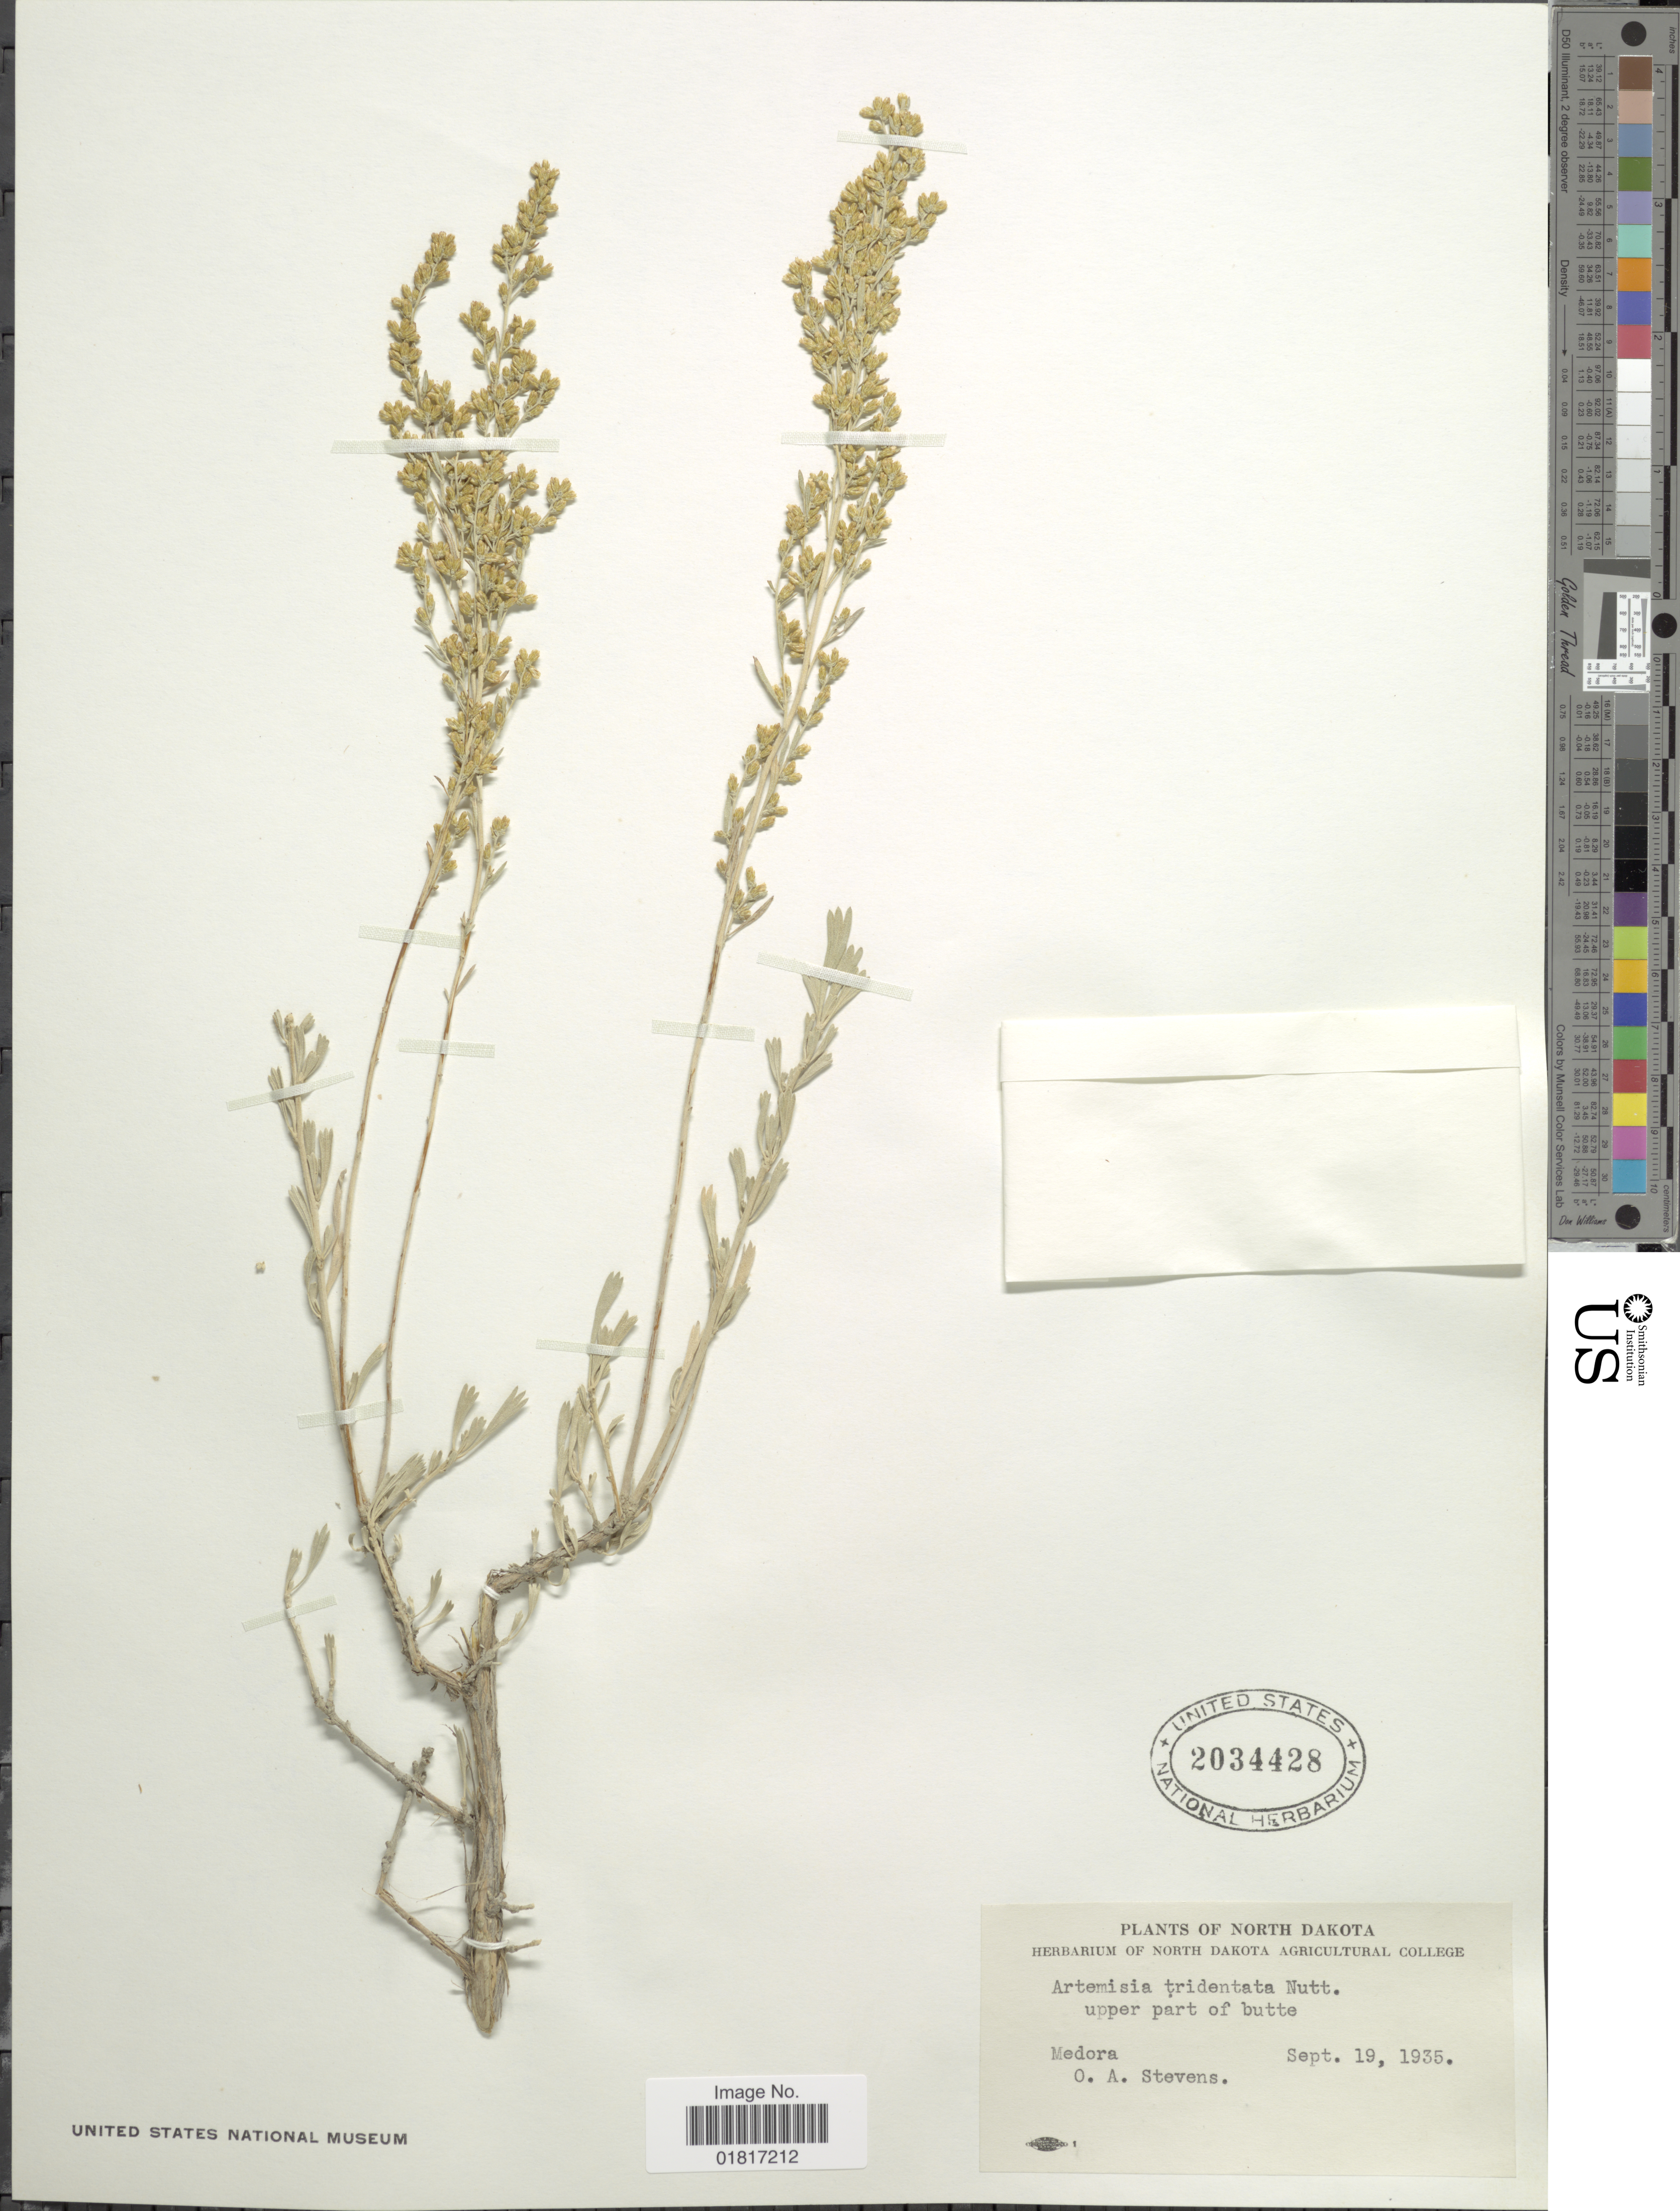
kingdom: Plantae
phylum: Tracheophyta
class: Magnoliopsida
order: Asterales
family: Asteraceae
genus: Artemisia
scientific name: Artemisia tridentata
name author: Nutt.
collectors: O. A. Stevens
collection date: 1935-09-19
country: United States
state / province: North Dakota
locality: Upper part of butte, Medora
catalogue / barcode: US 2034428